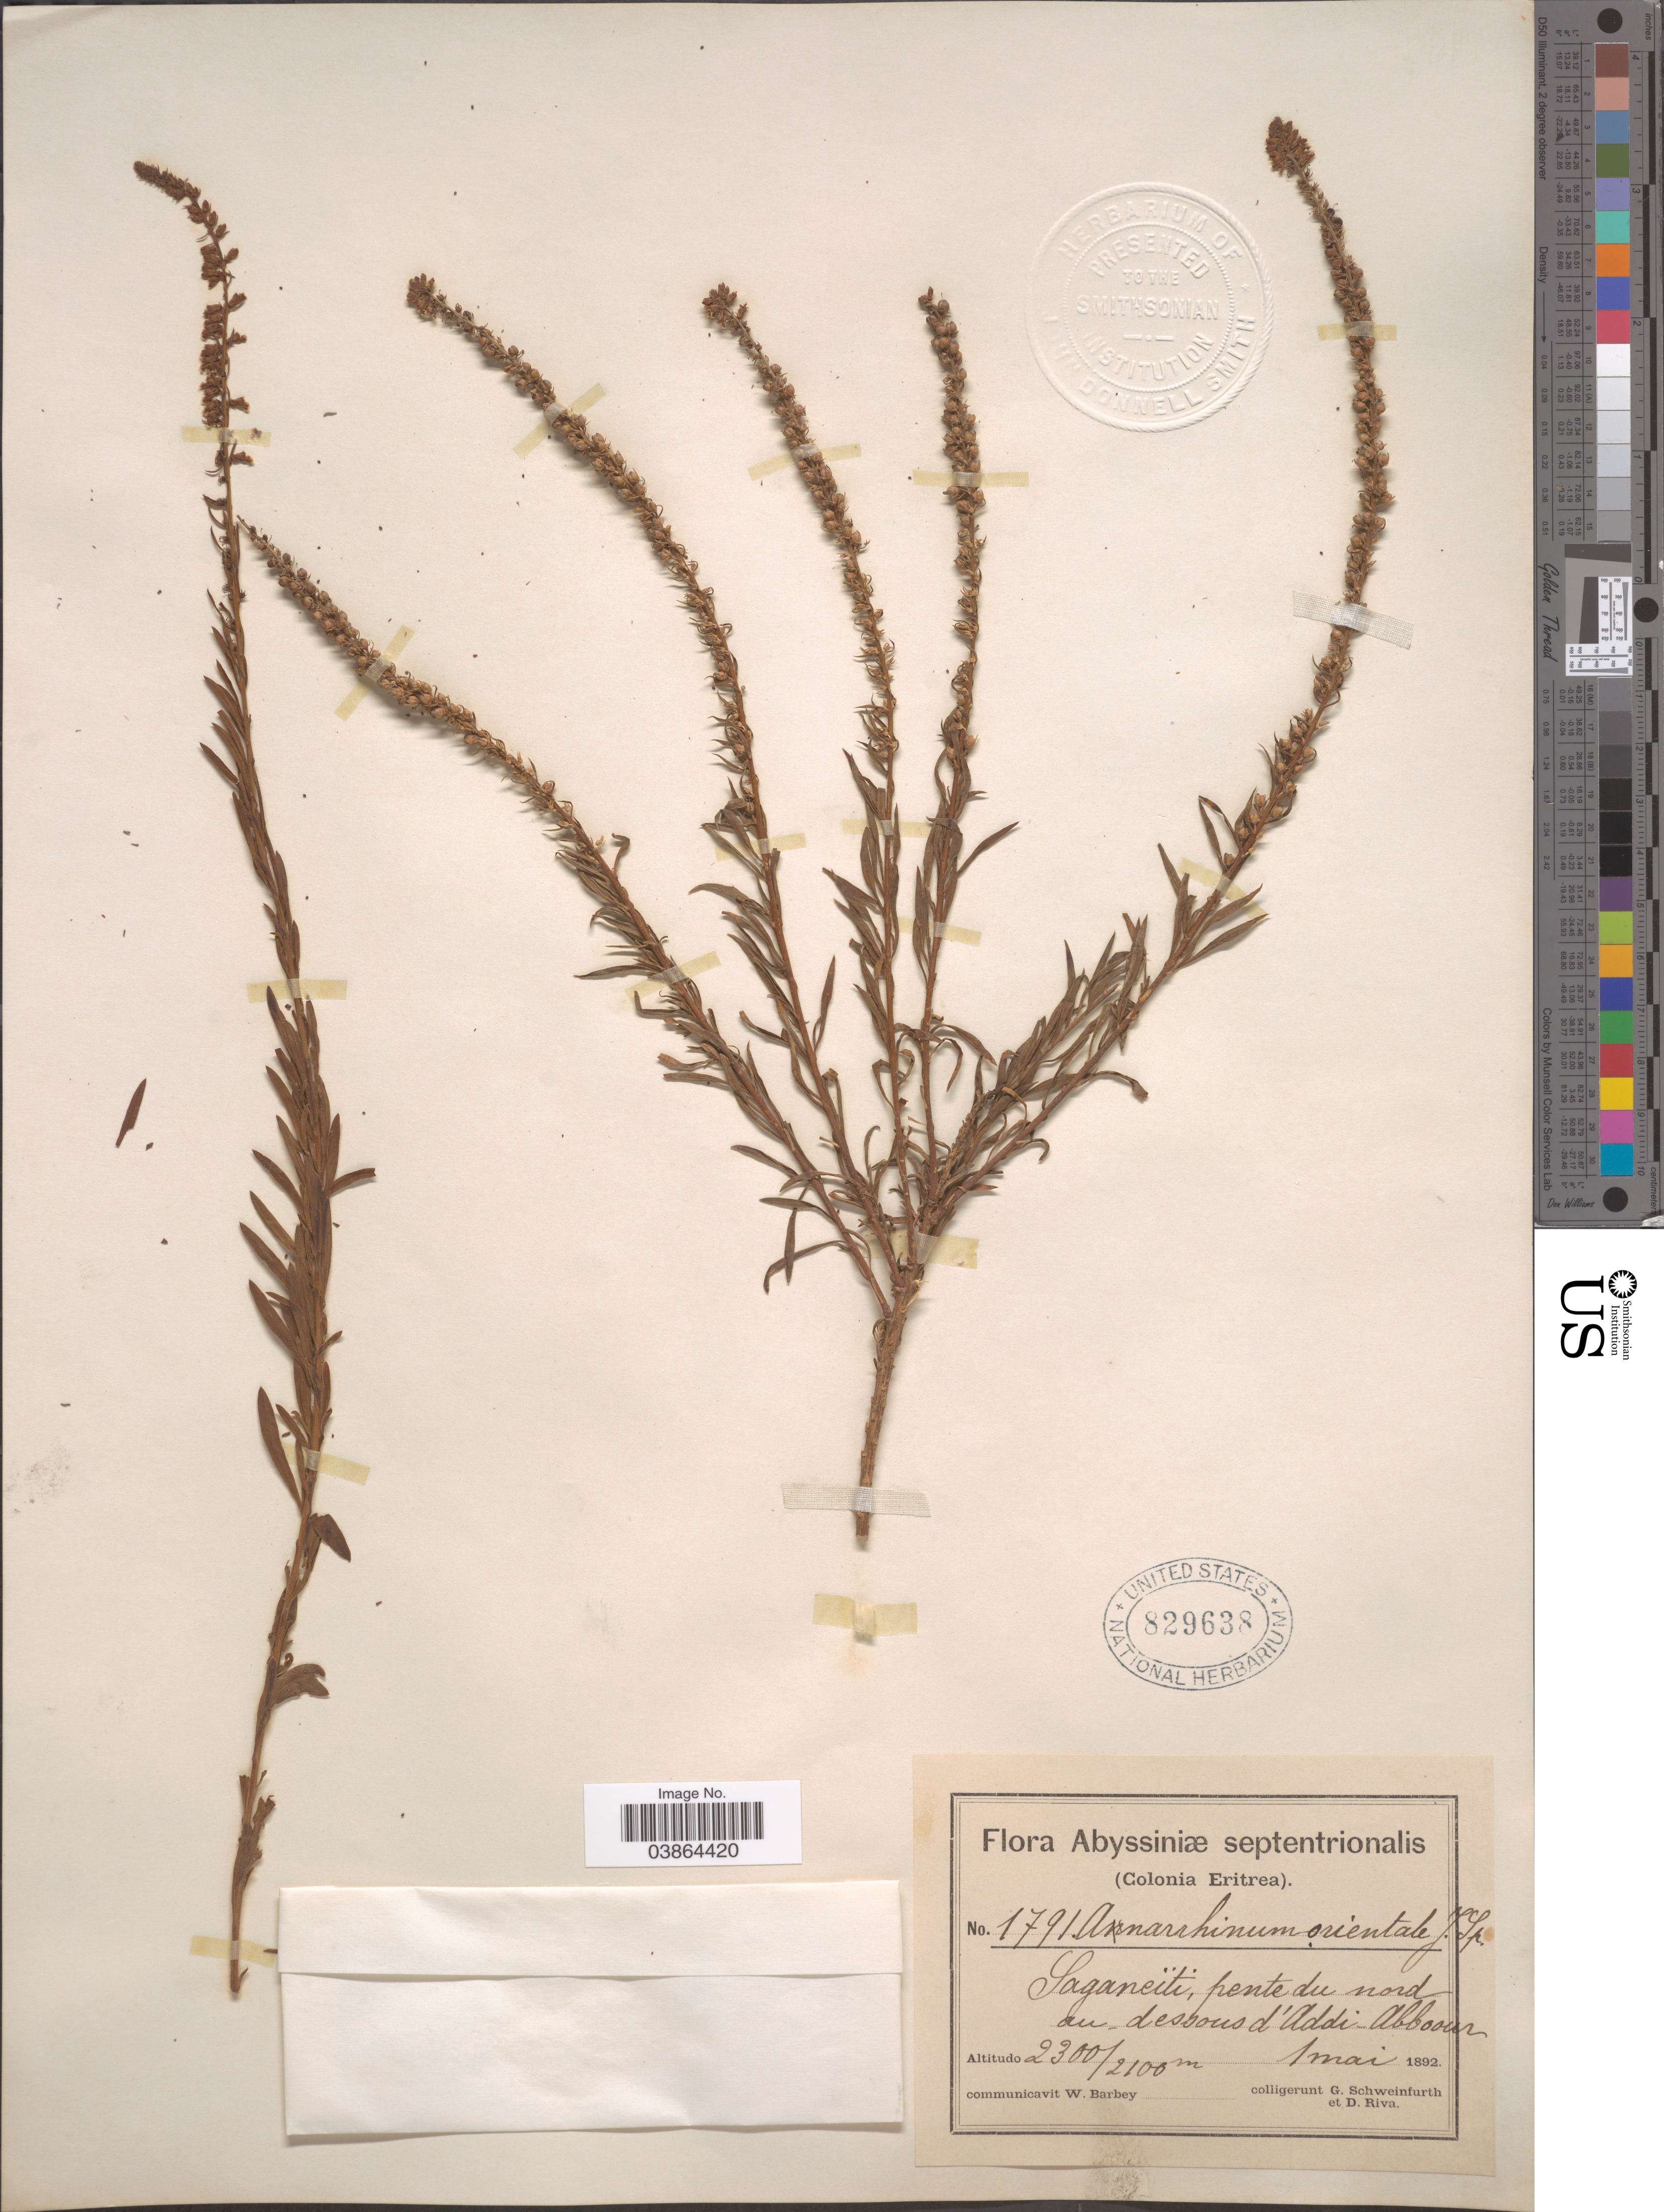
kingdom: Plantae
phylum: Tracheophyta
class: Magnoliopsida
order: Lamiales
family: Plantaginaceae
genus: Anarrhinum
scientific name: Anarrhinum orientale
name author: Benth.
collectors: G. A. Schweinfurth (herbarium) & D. Riva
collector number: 1791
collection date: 1892-05-01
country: Eritrea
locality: Saganeïti, pente du nord au_ dessous d'Addi- Abbour.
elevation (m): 2100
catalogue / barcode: US 829638